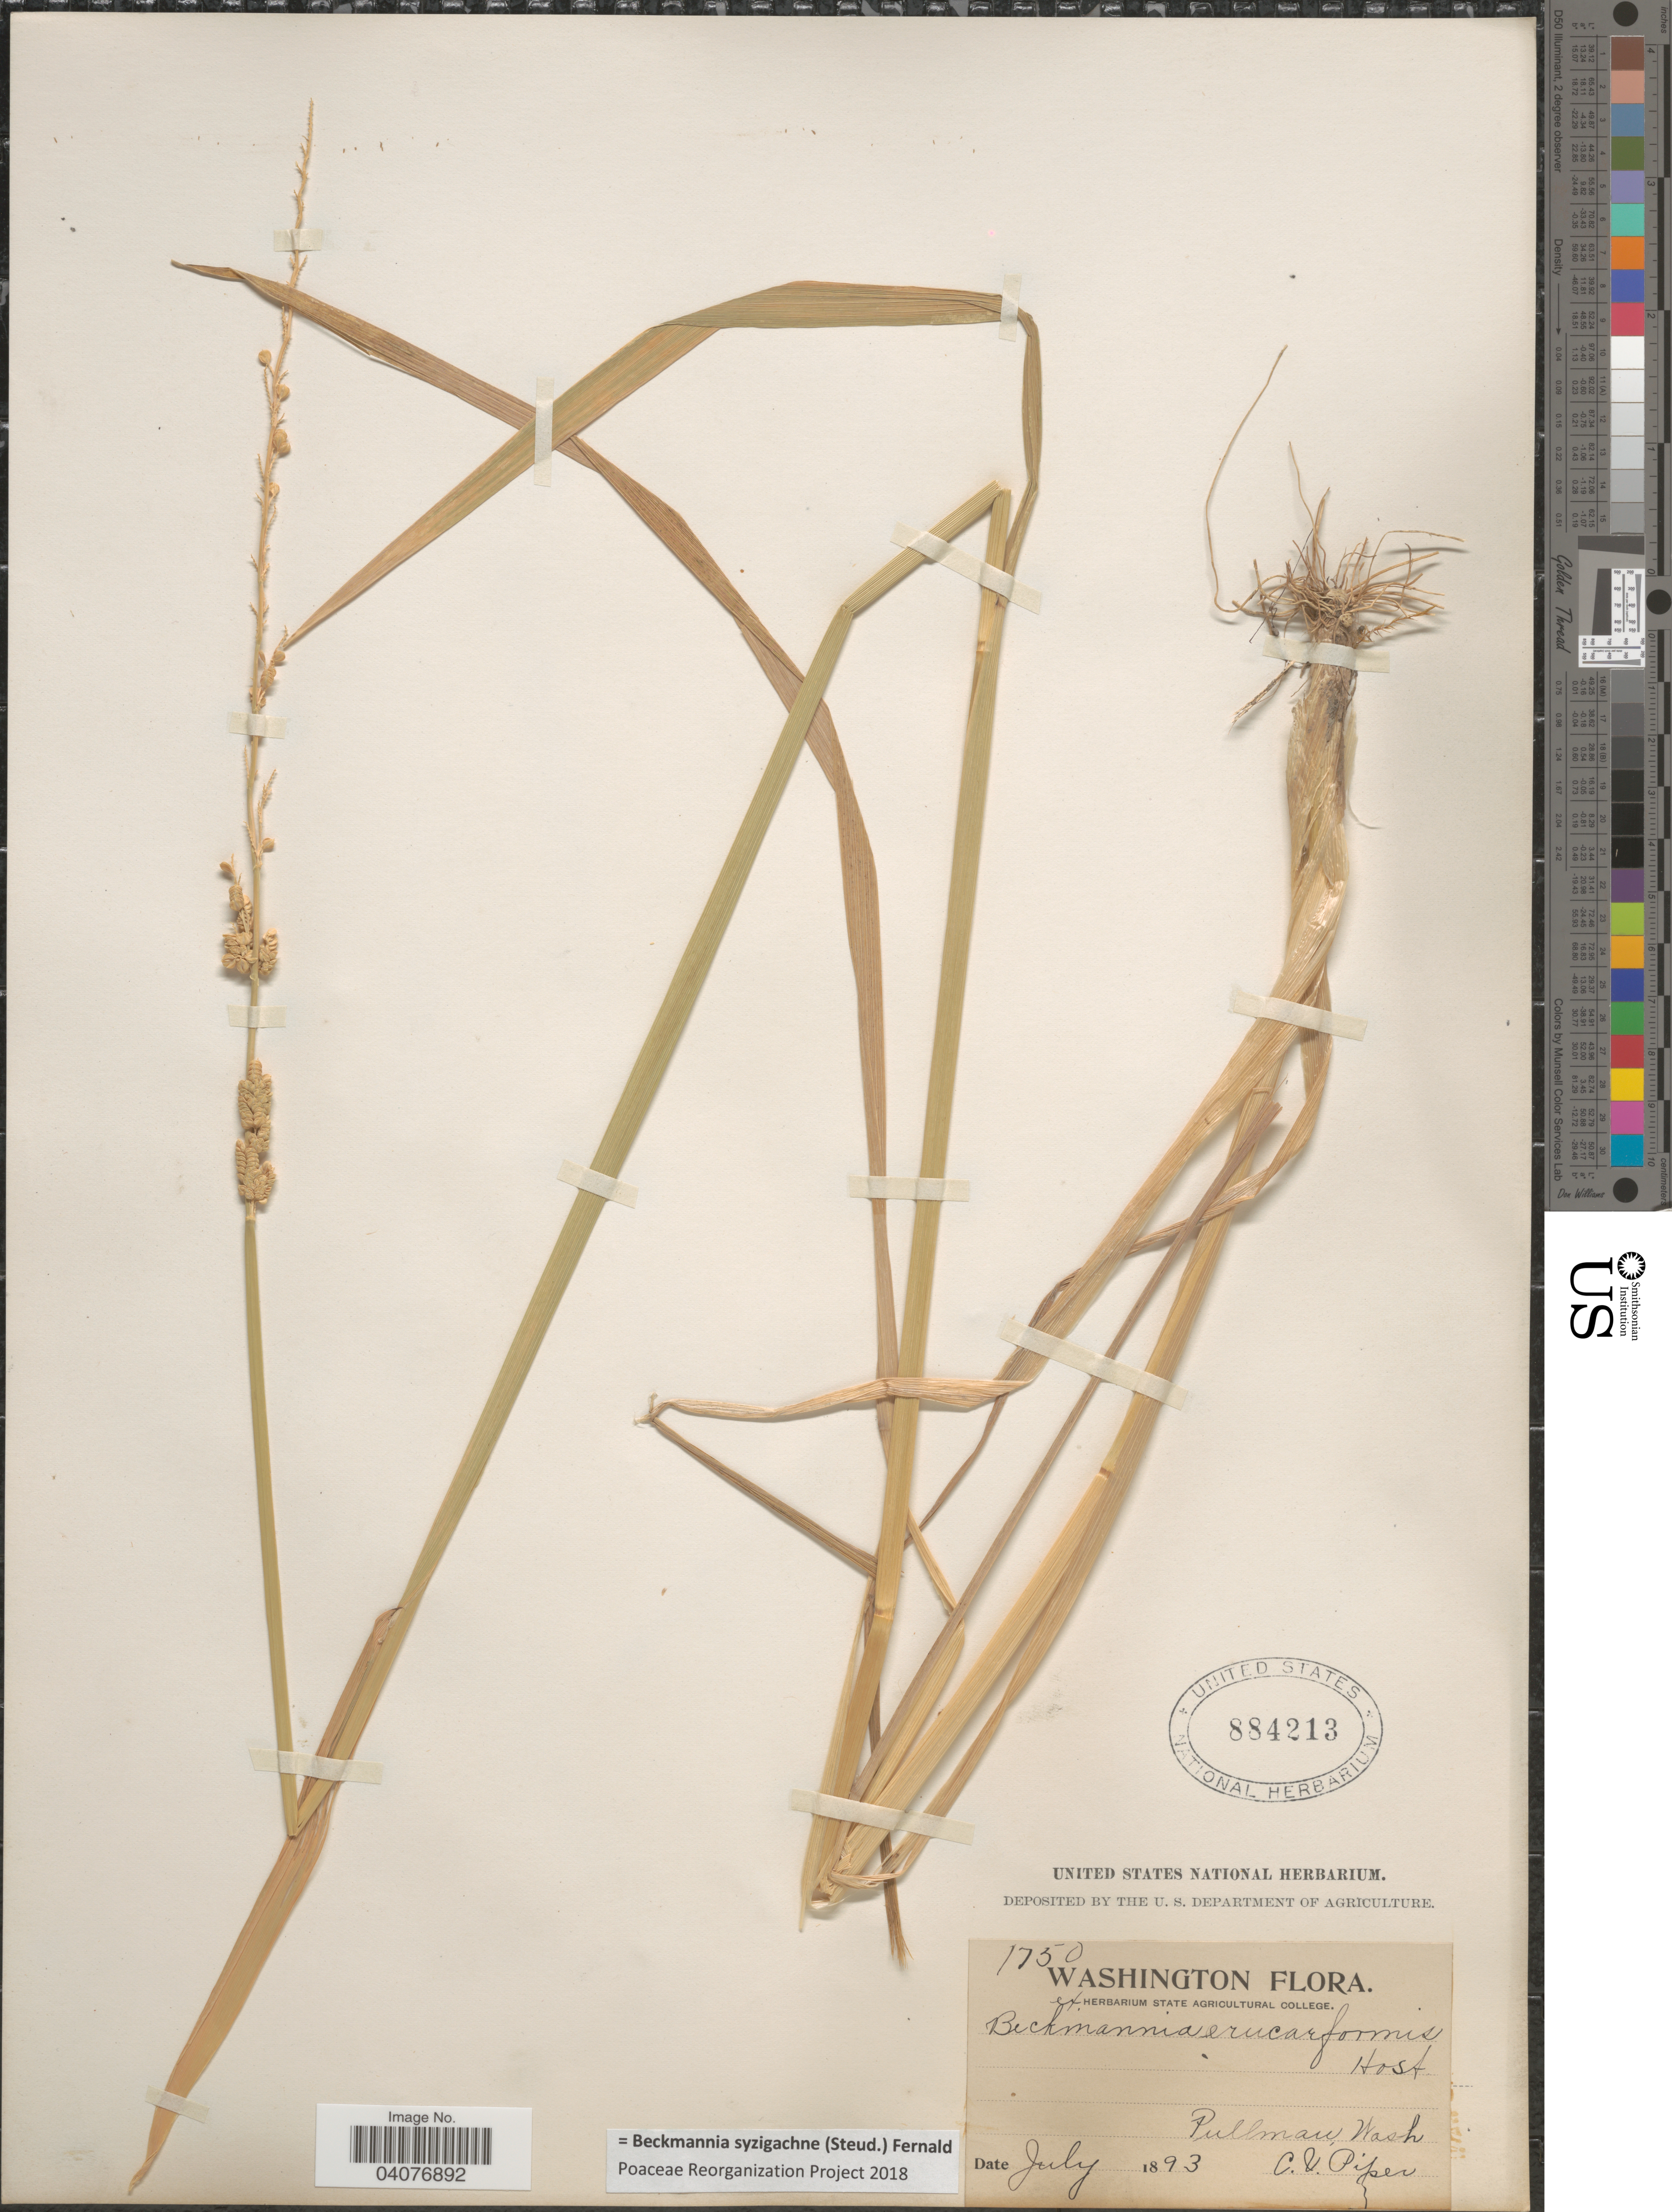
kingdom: Plantae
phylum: Tracheophyta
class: Liliopsida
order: Poales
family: Poaceae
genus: Beckmannia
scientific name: Beckmannia syzigachne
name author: (Steud.) Fernald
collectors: C. V. Piper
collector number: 1750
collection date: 1893-07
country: United States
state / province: Washington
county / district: Whitman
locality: Pullman.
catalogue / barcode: US 884213